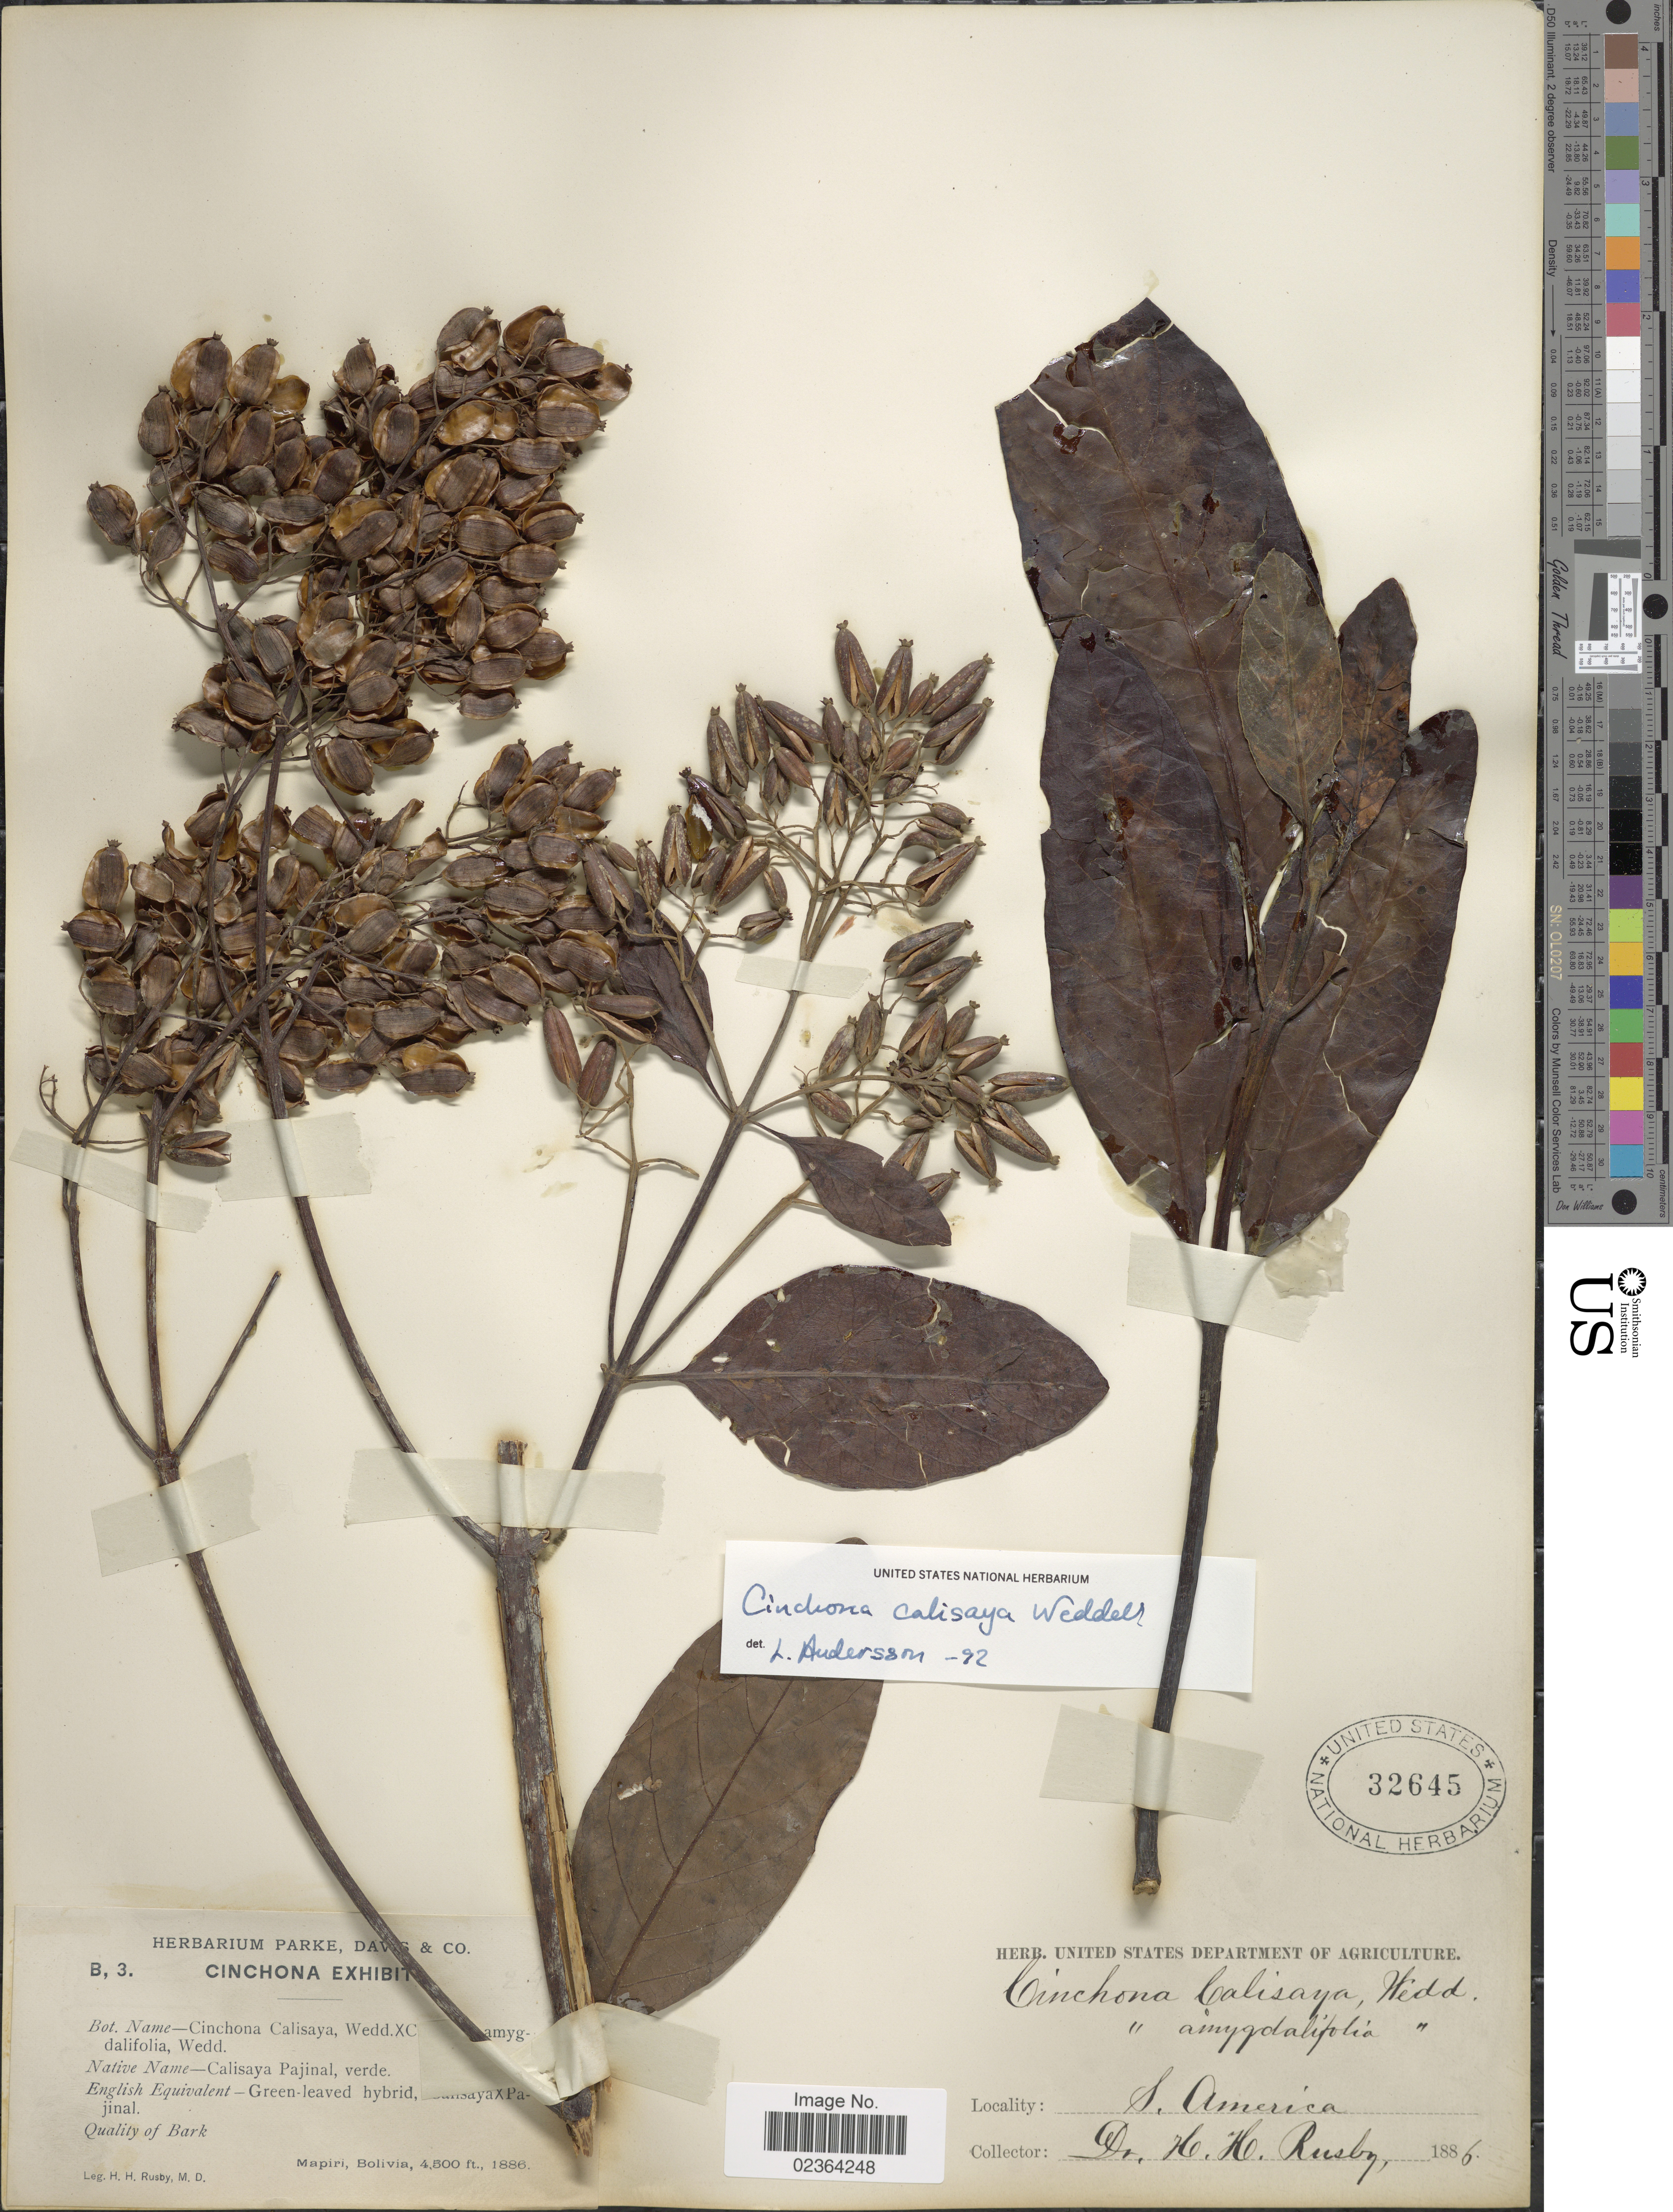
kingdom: Plantae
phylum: Tracheophyta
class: Magnoliopsida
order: Gentianales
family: Rubiaceae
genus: Cinchona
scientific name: Cinchona calisaya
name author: Wedd.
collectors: H. H. Rusby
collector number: B, 3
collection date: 1886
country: Bolivia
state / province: La Páz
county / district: Larecaja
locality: Mapiri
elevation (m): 1372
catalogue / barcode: US 32645